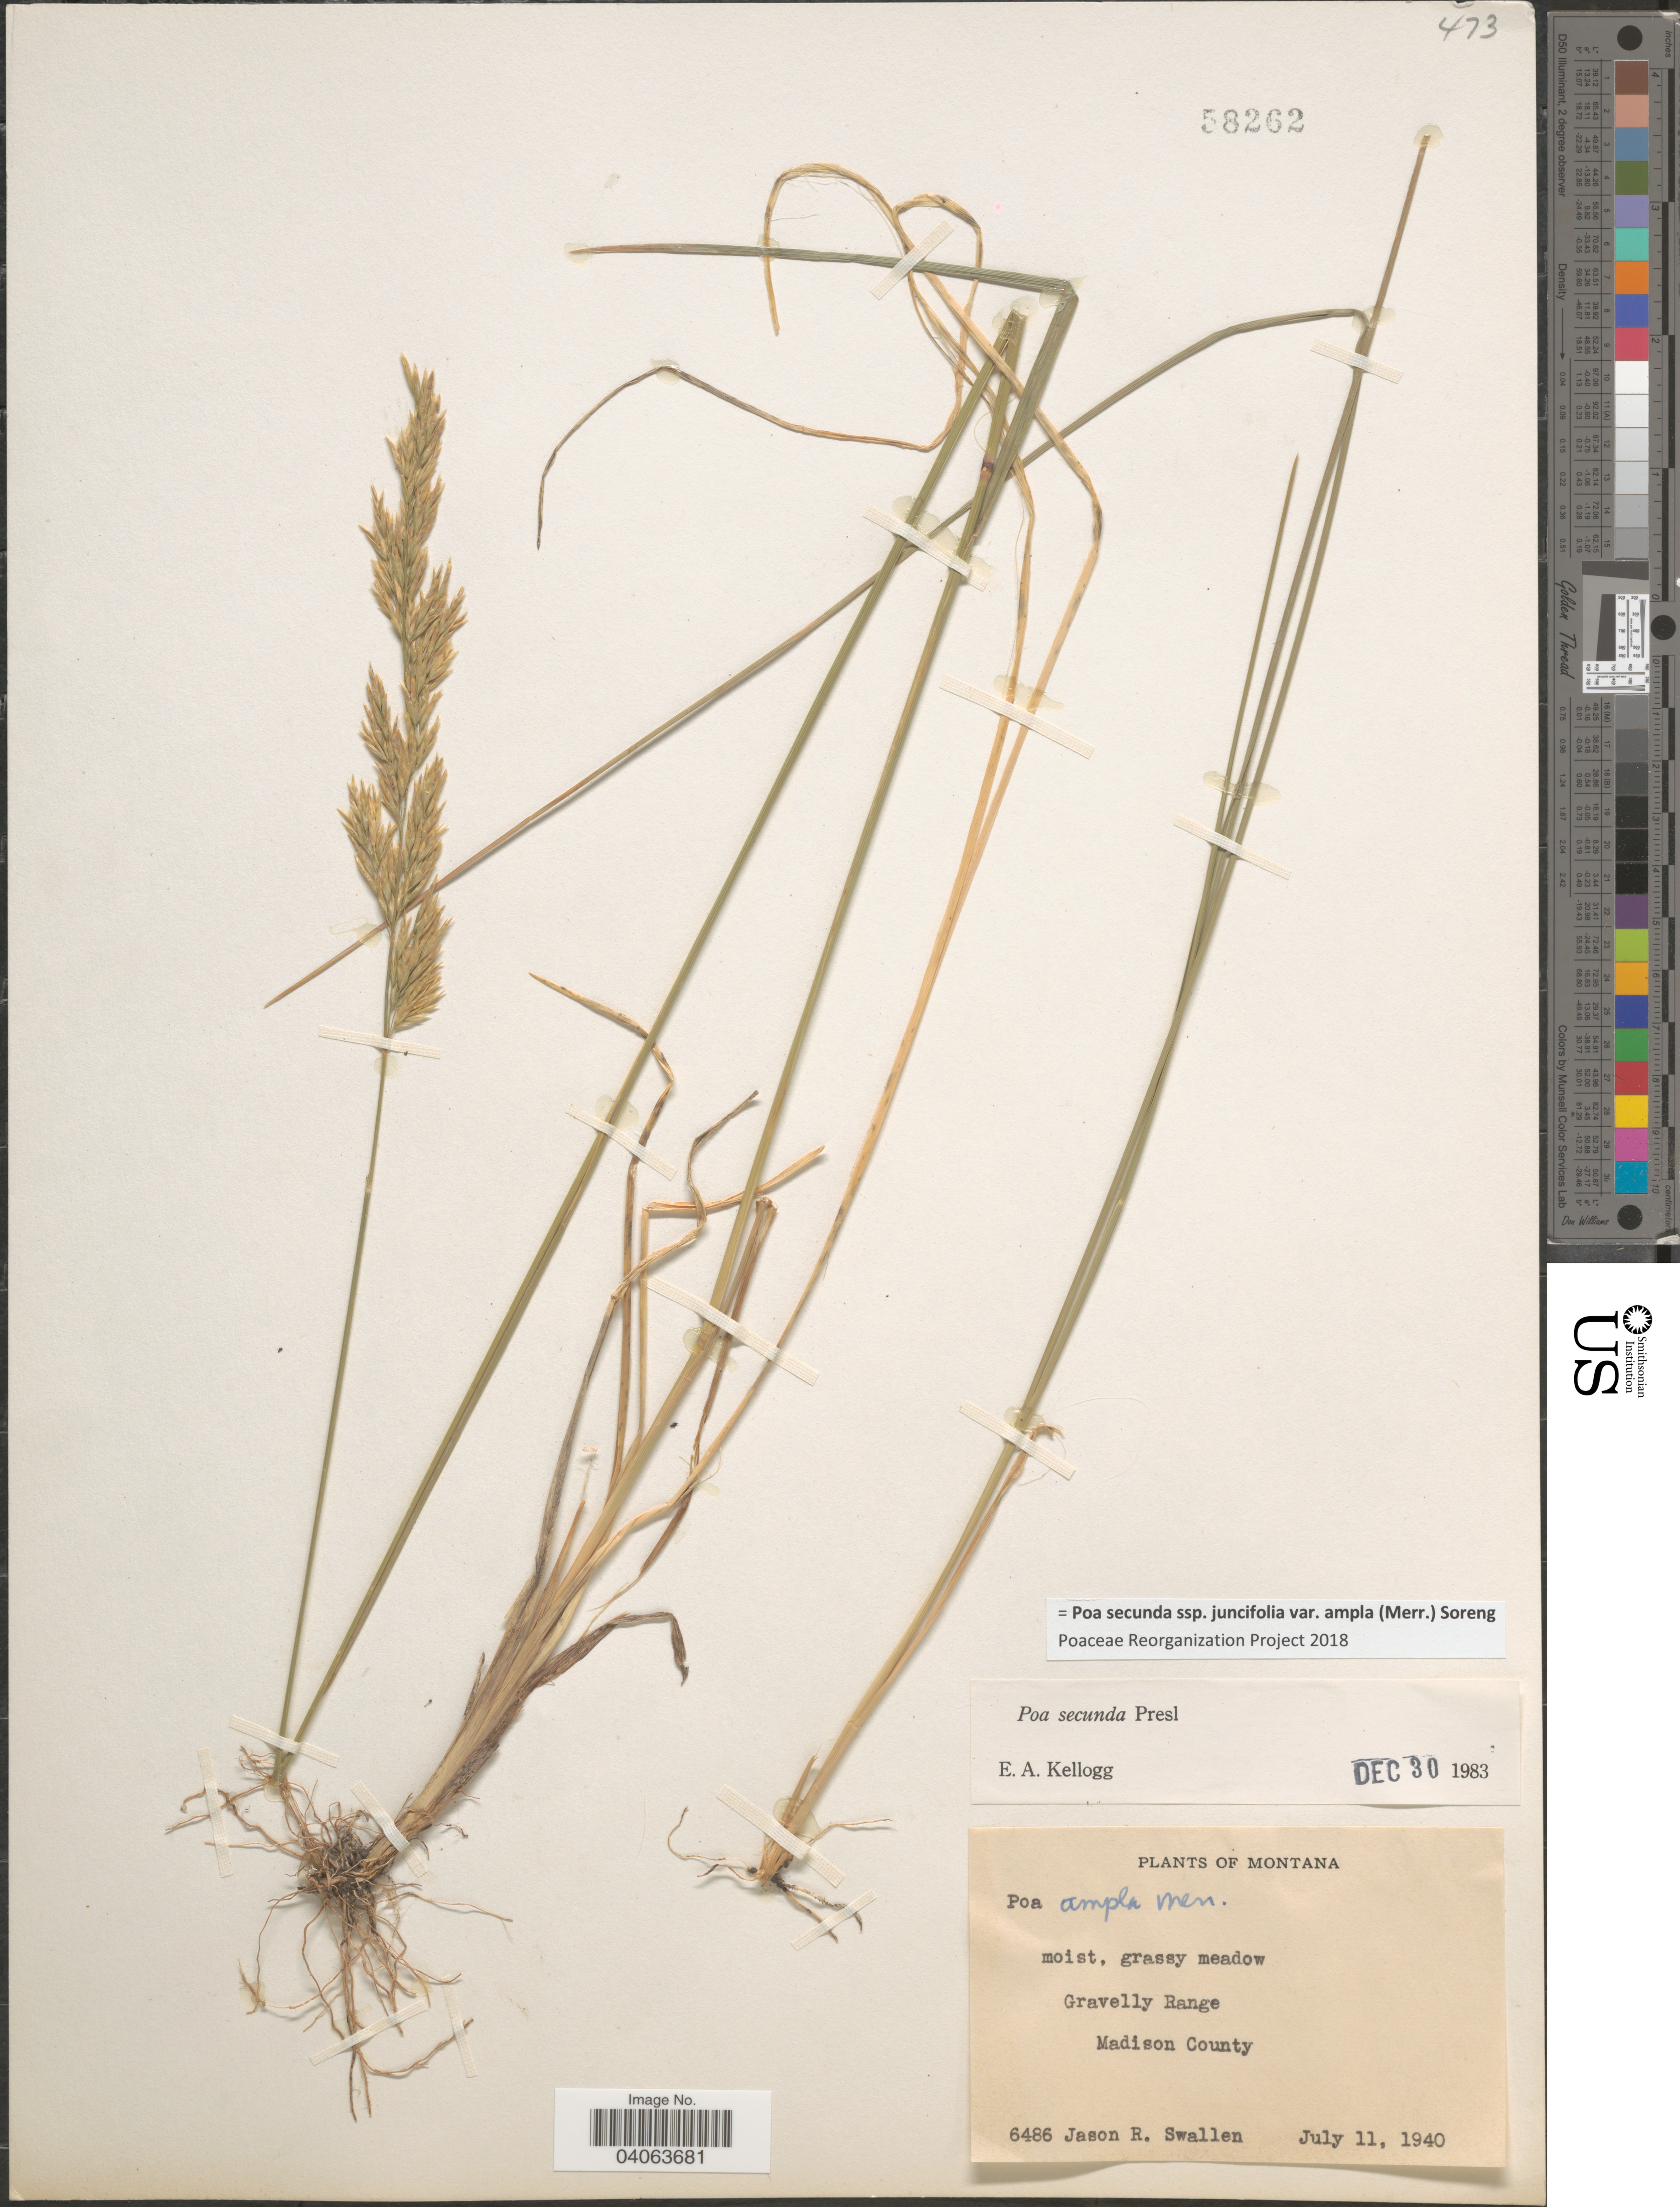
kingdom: Plantae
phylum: Tracheophyta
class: Liliopsida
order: Poales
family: Poaceae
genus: Poa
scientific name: Poa secunda subsp. juncifolia var. ampla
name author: (Merr.) Soreng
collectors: J. R. Swallen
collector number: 6486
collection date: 1940-07-11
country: United States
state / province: Montana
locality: Gravelly Range, Madison County.